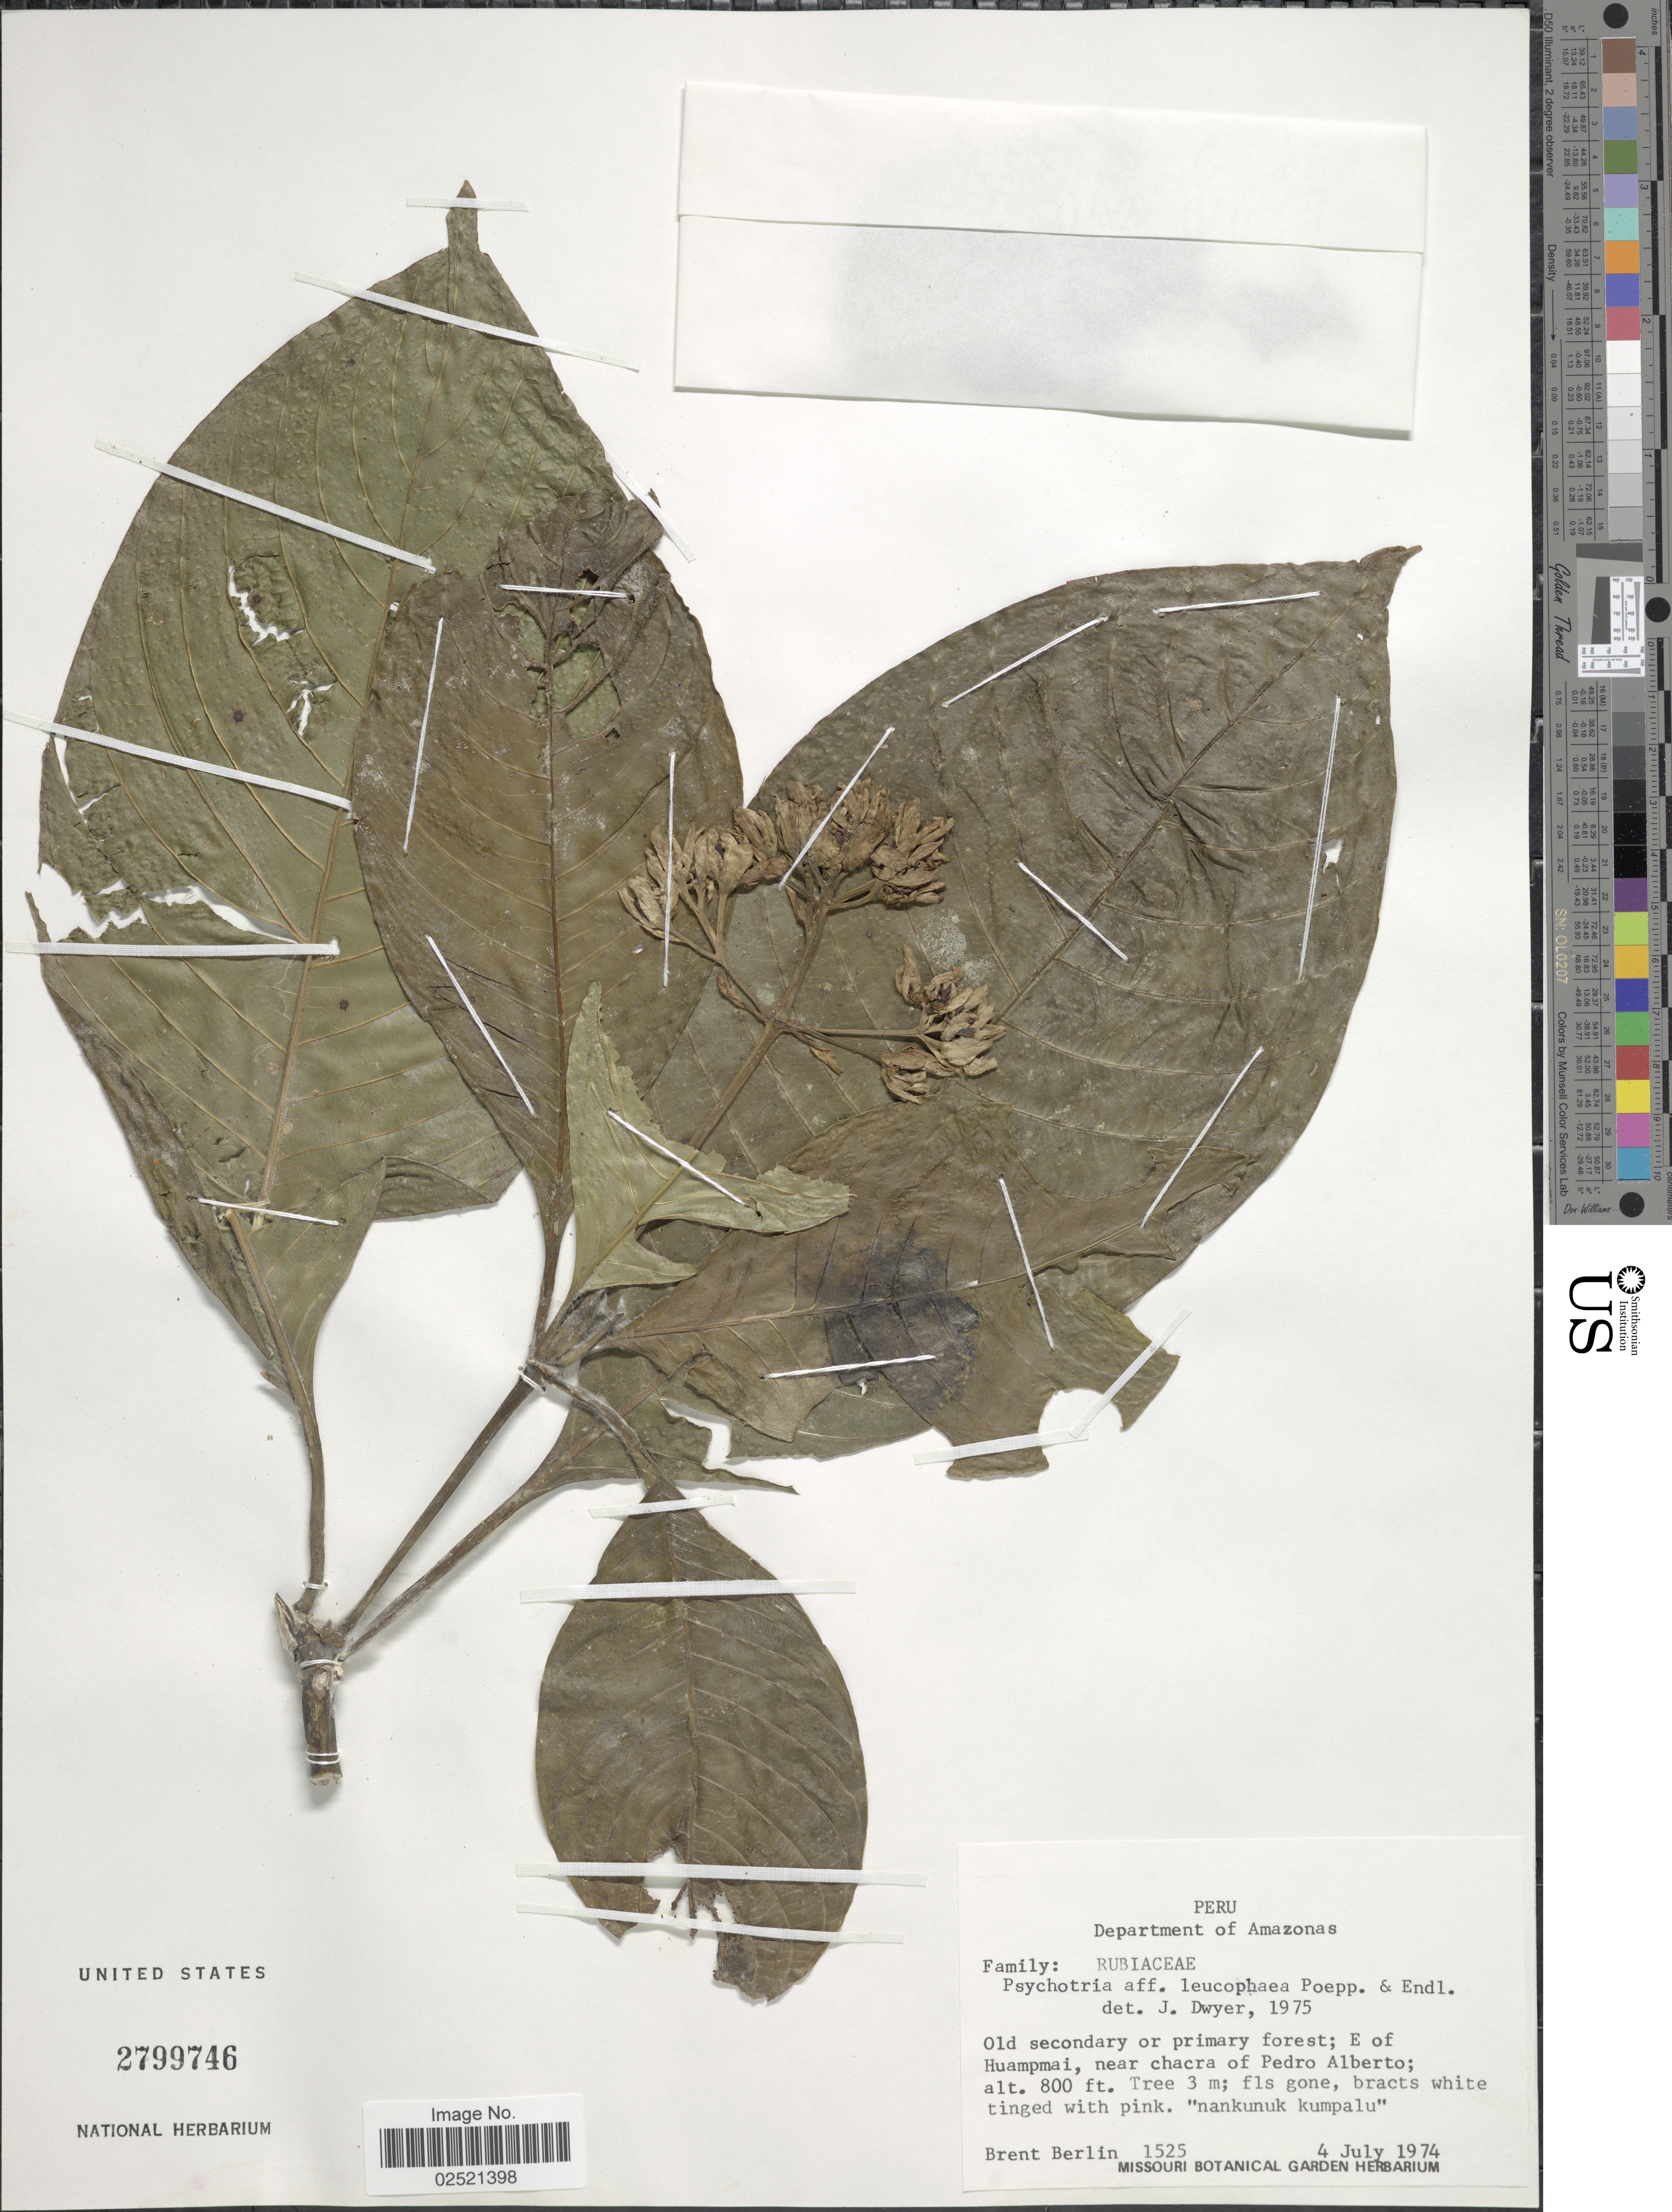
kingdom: Plantae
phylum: Tracheophyta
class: Magnoliopsida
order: Gentianales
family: Rubiaceae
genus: Psychotria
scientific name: Psychotria leucophaea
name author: Poepp.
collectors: B. Berlin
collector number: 1525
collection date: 1974-07-04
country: Peru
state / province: Amazonas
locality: Old secondary or primary forest; E of Huampami, near chacra of Pedro Alberto.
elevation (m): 244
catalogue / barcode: US 2799746